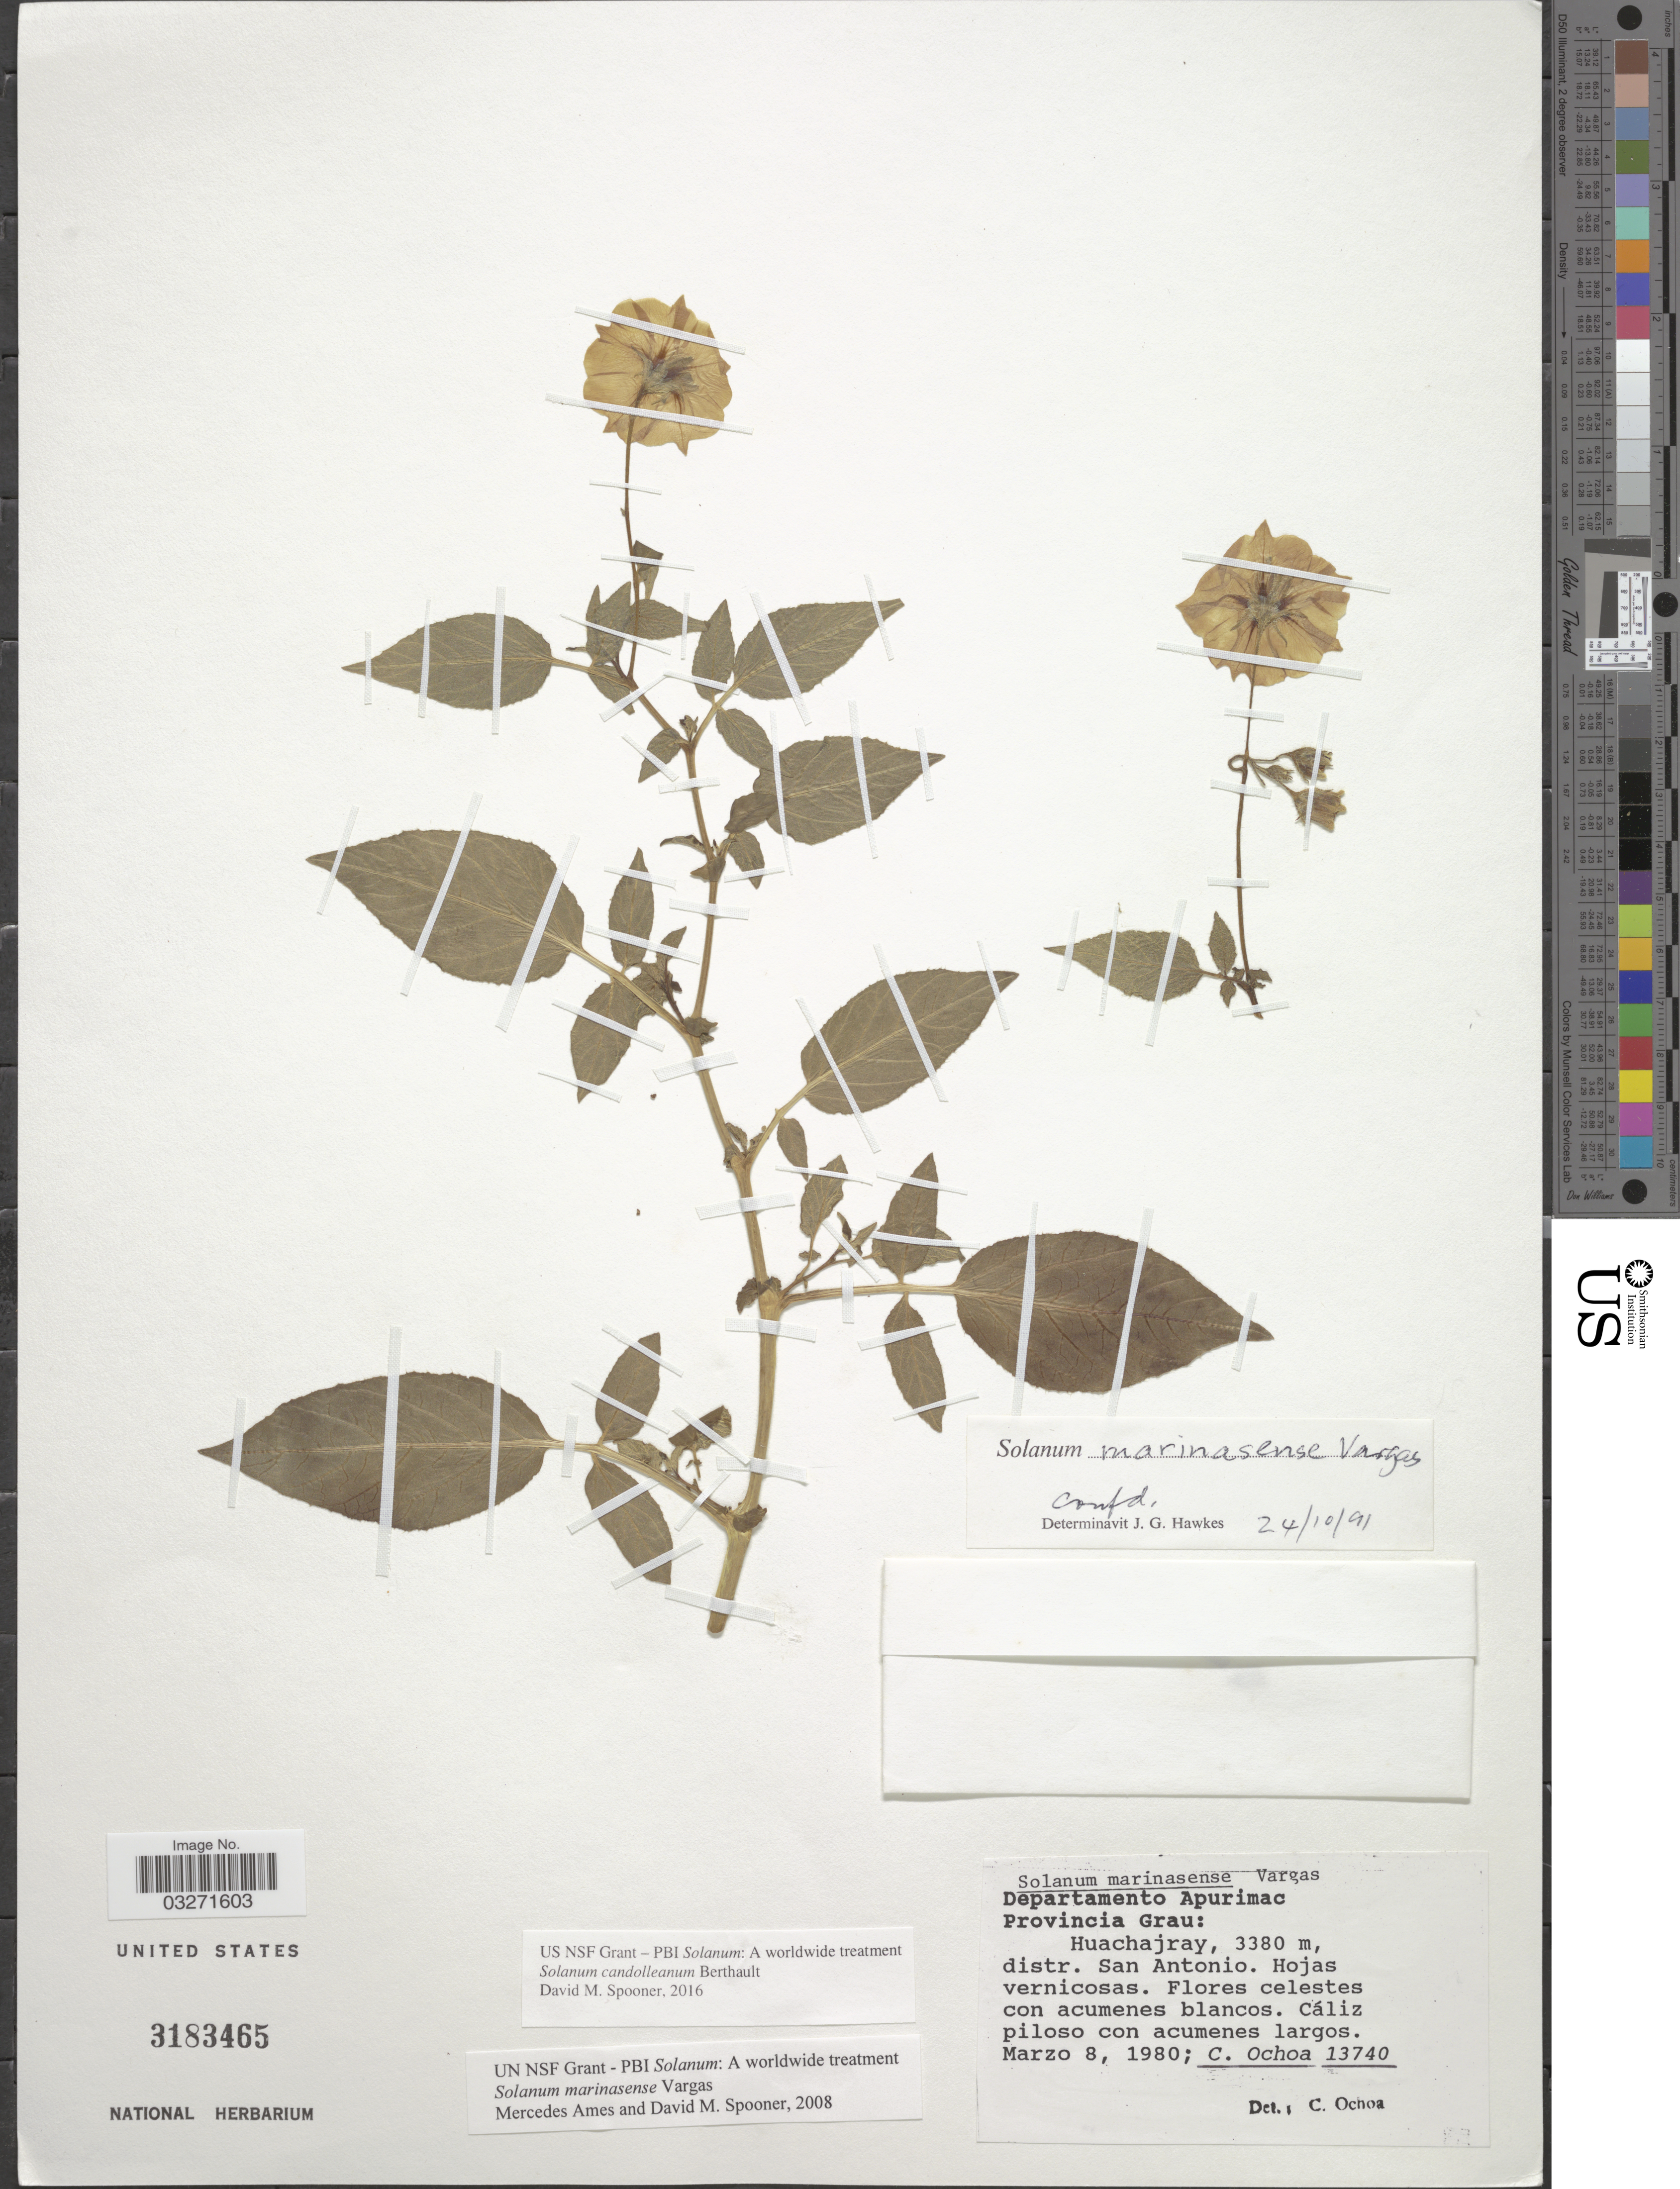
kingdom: Plantae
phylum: Tracheophyta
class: Magnoliopsida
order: Solanales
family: Solanaceae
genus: Solanum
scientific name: Solanum candolleanum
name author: Berthault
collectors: C. Ochoa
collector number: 13740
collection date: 1980-03-08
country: Peru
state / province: Apurímac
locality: Departamento Apurimac. Provincia Grau: Huachajray, distr. San Antonio.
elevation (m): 3380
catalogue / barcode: US 3183465